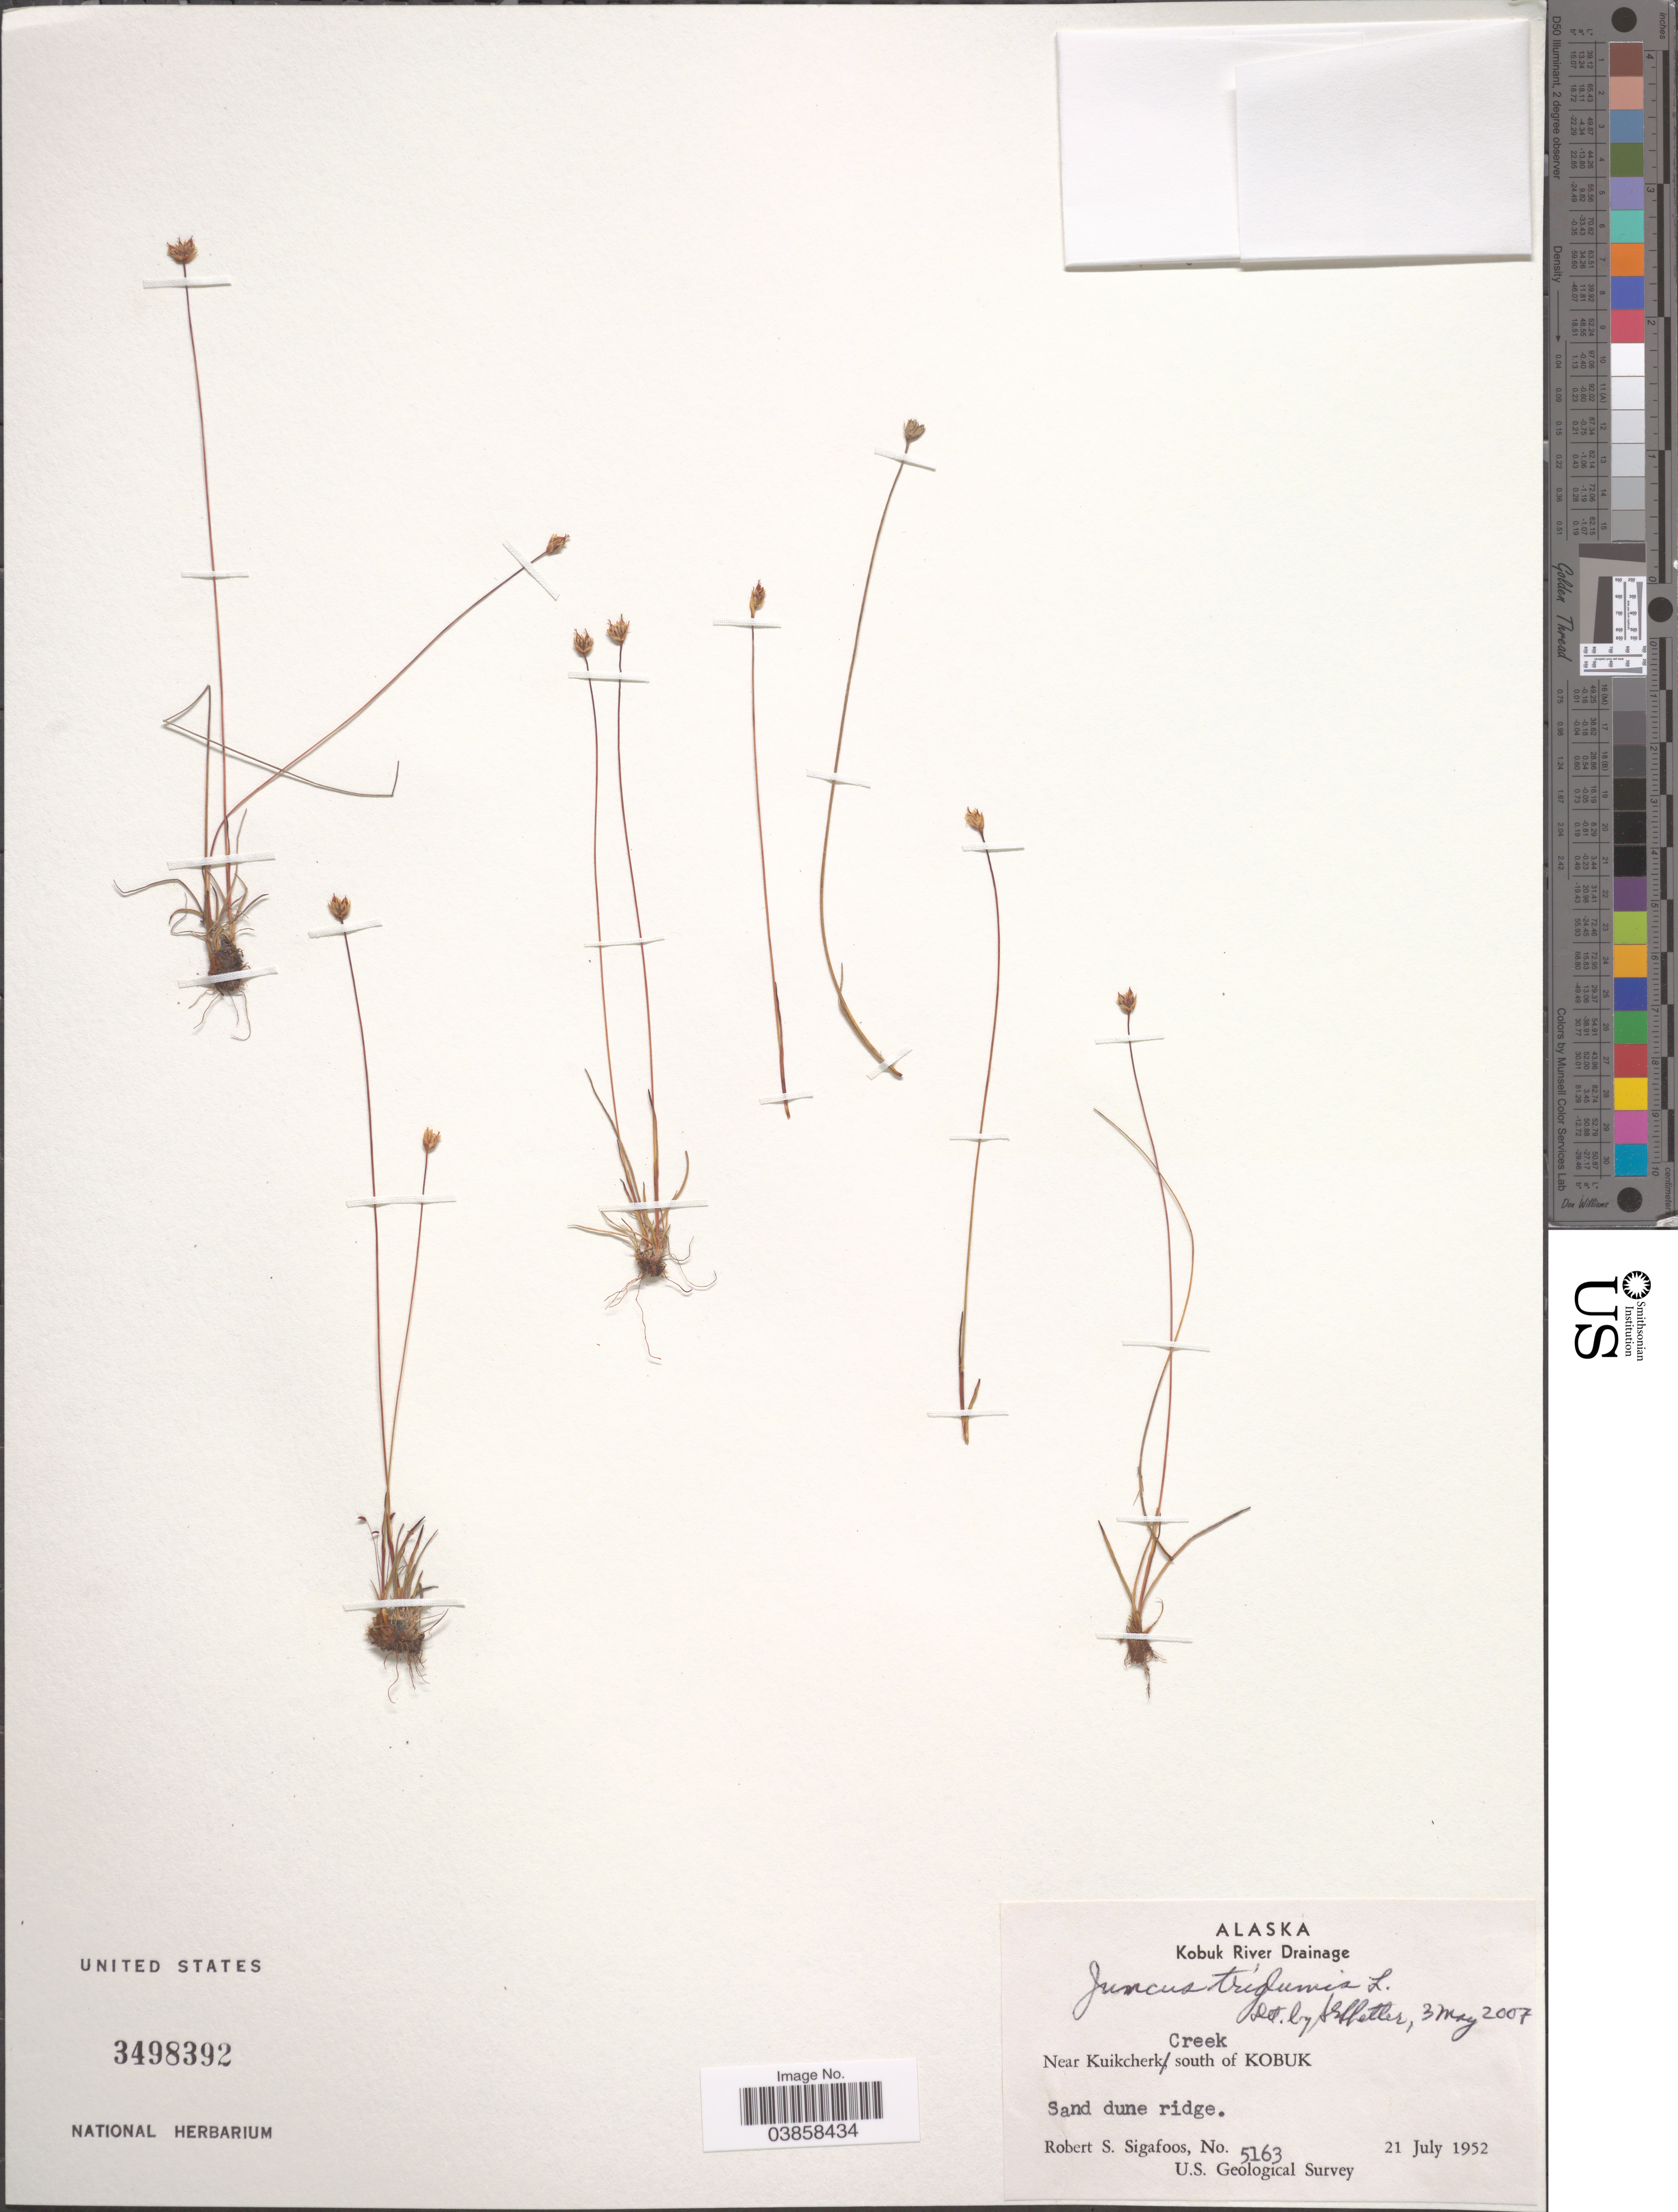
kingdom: Plantae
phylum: Tracheophyta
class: Liliopsida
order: Poales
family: Juncaceae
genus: Juncus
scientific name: Juncus triglumis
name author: L.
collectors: R. Sigafoos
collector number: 5163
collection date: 1952-07-21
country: United States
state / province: Alaska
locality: Kobuk River Drainage. Near Kuikcherk Creek, south of Kobuk.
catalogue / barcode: US 3498392